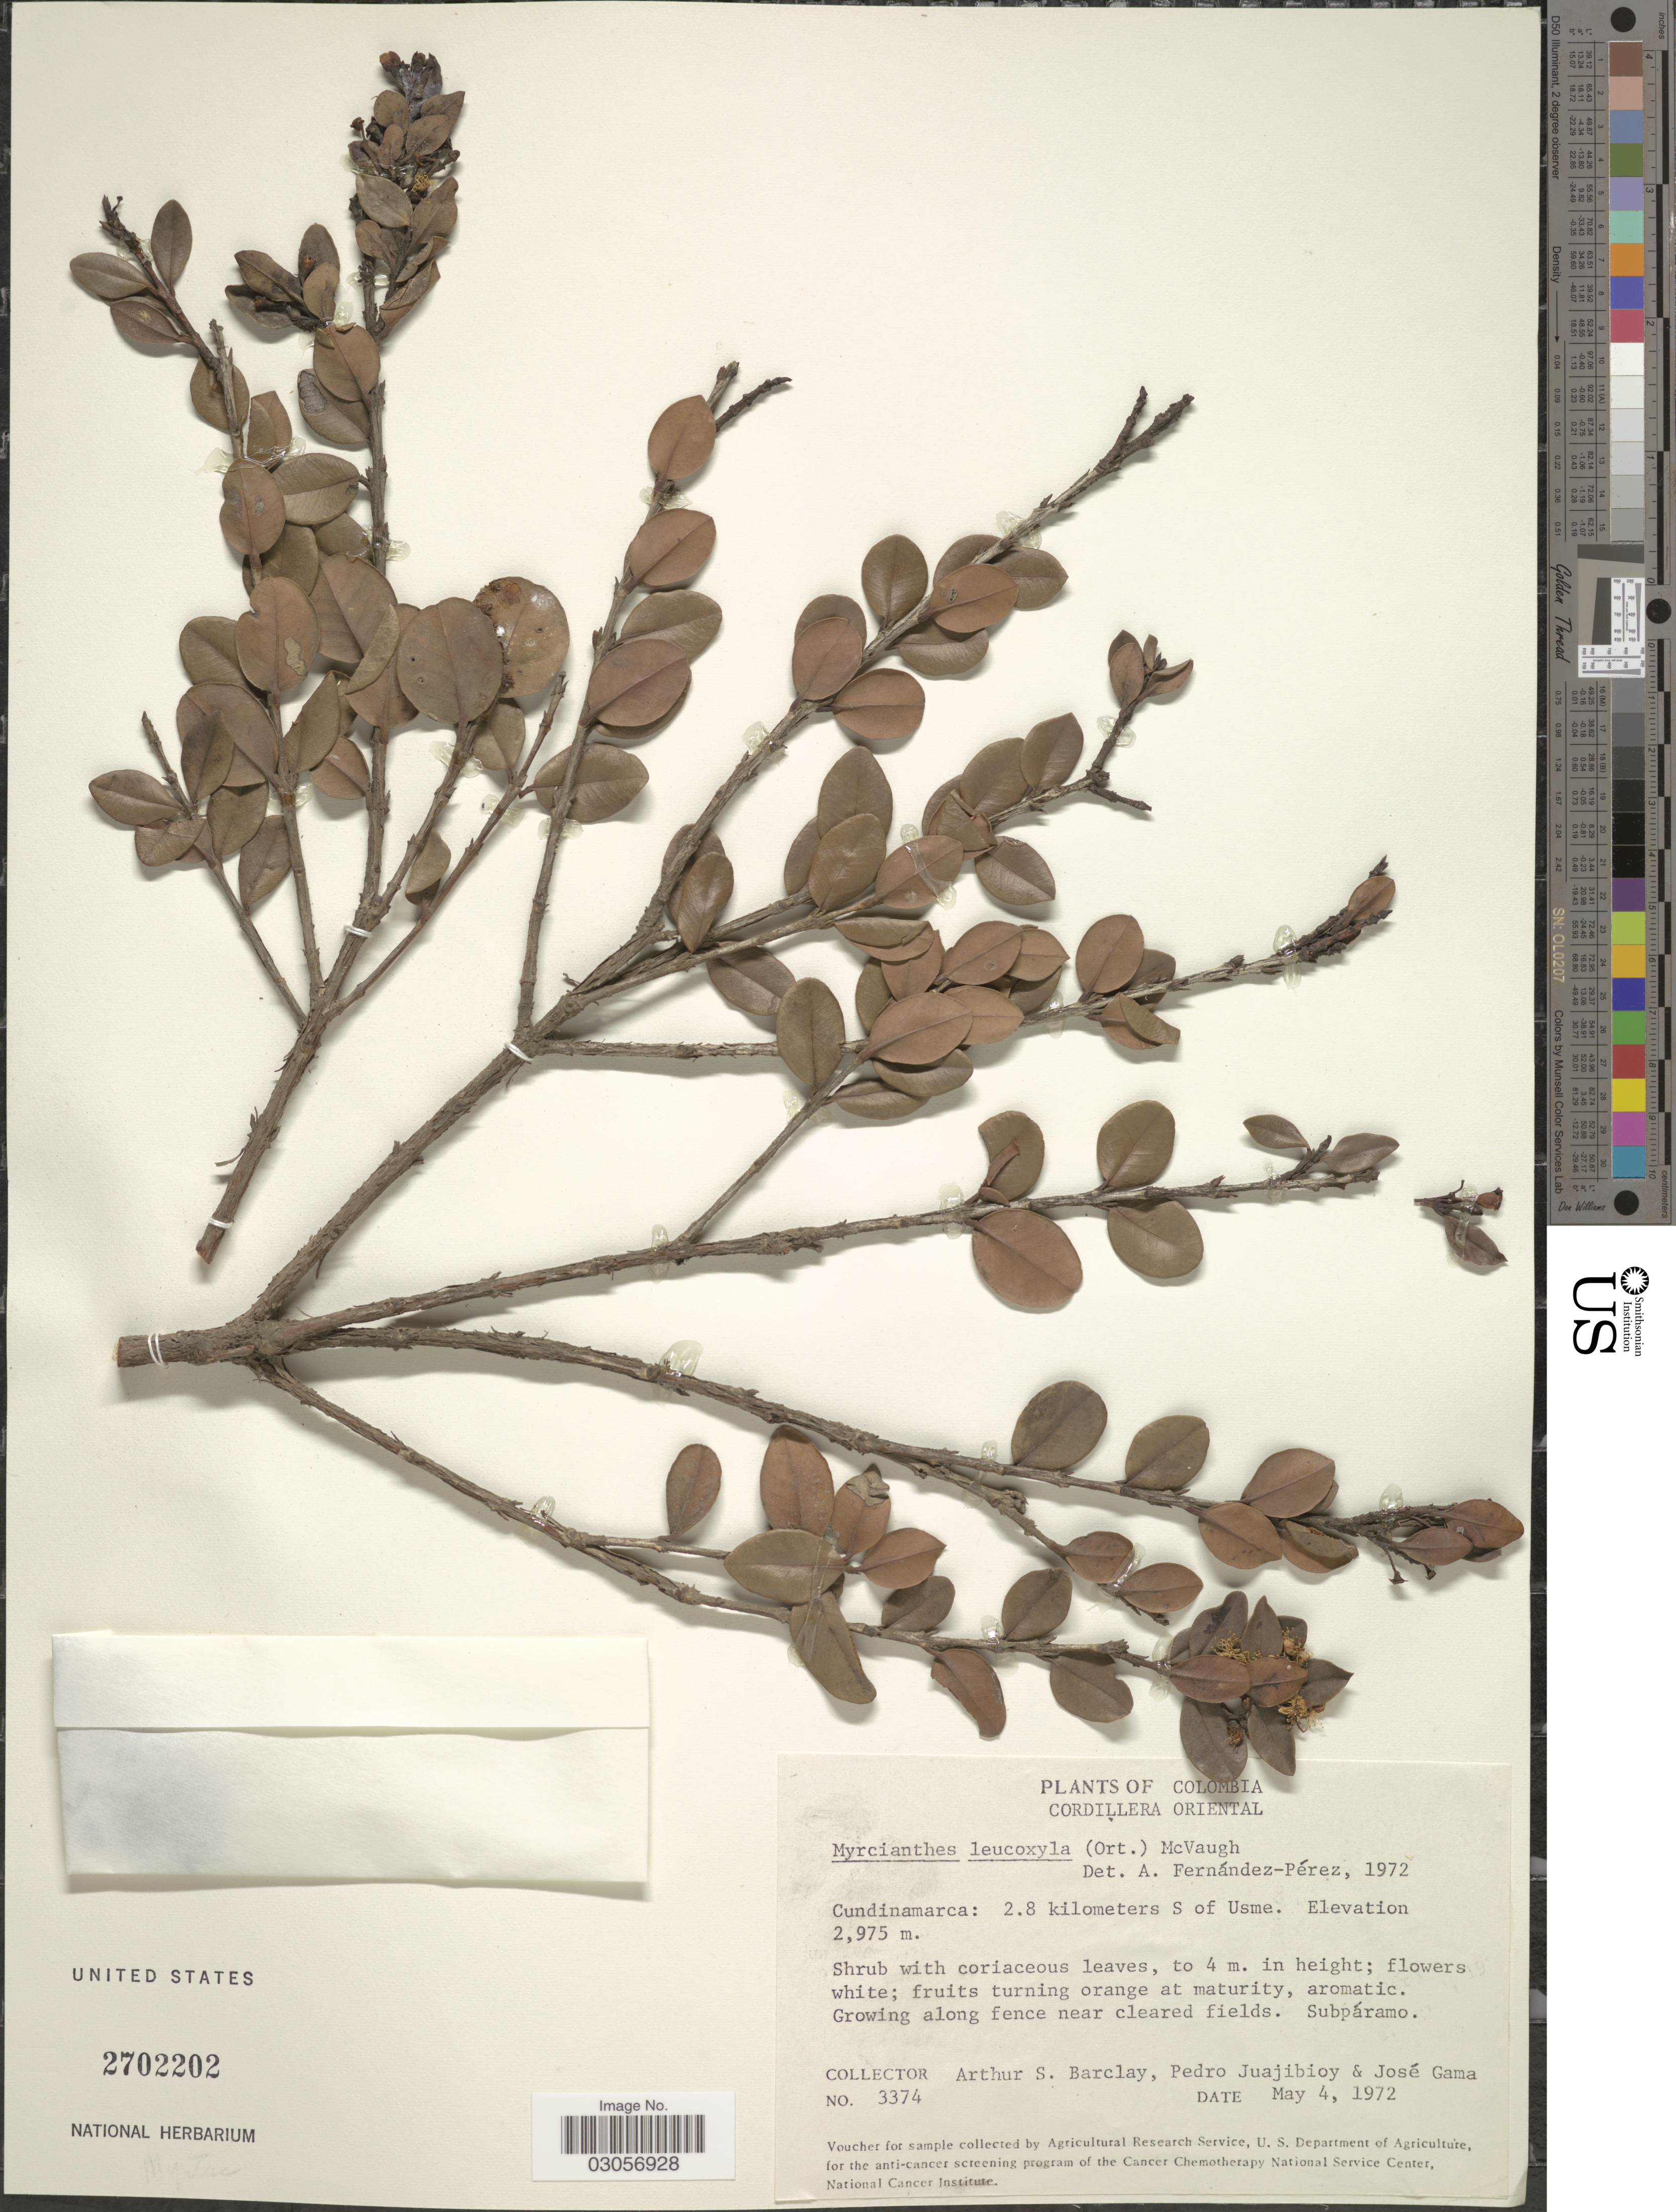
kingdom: Plantae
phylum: Tracheophyta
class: Magnoliopsida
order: Myrtales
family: Myrtaceae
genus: Myrcianthes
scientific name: Myrcianthes leucoxyla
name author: (Ortega) McVaugh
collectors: A. S. Barclay, P. Juajibioy & J. Gama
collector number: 3374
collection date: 1972-05-04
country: Colombia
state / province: Cundinamarca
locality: Cordillera Oriental, 2.8 kilometers S of Usme.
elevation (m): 2975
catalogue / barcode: US 2702202